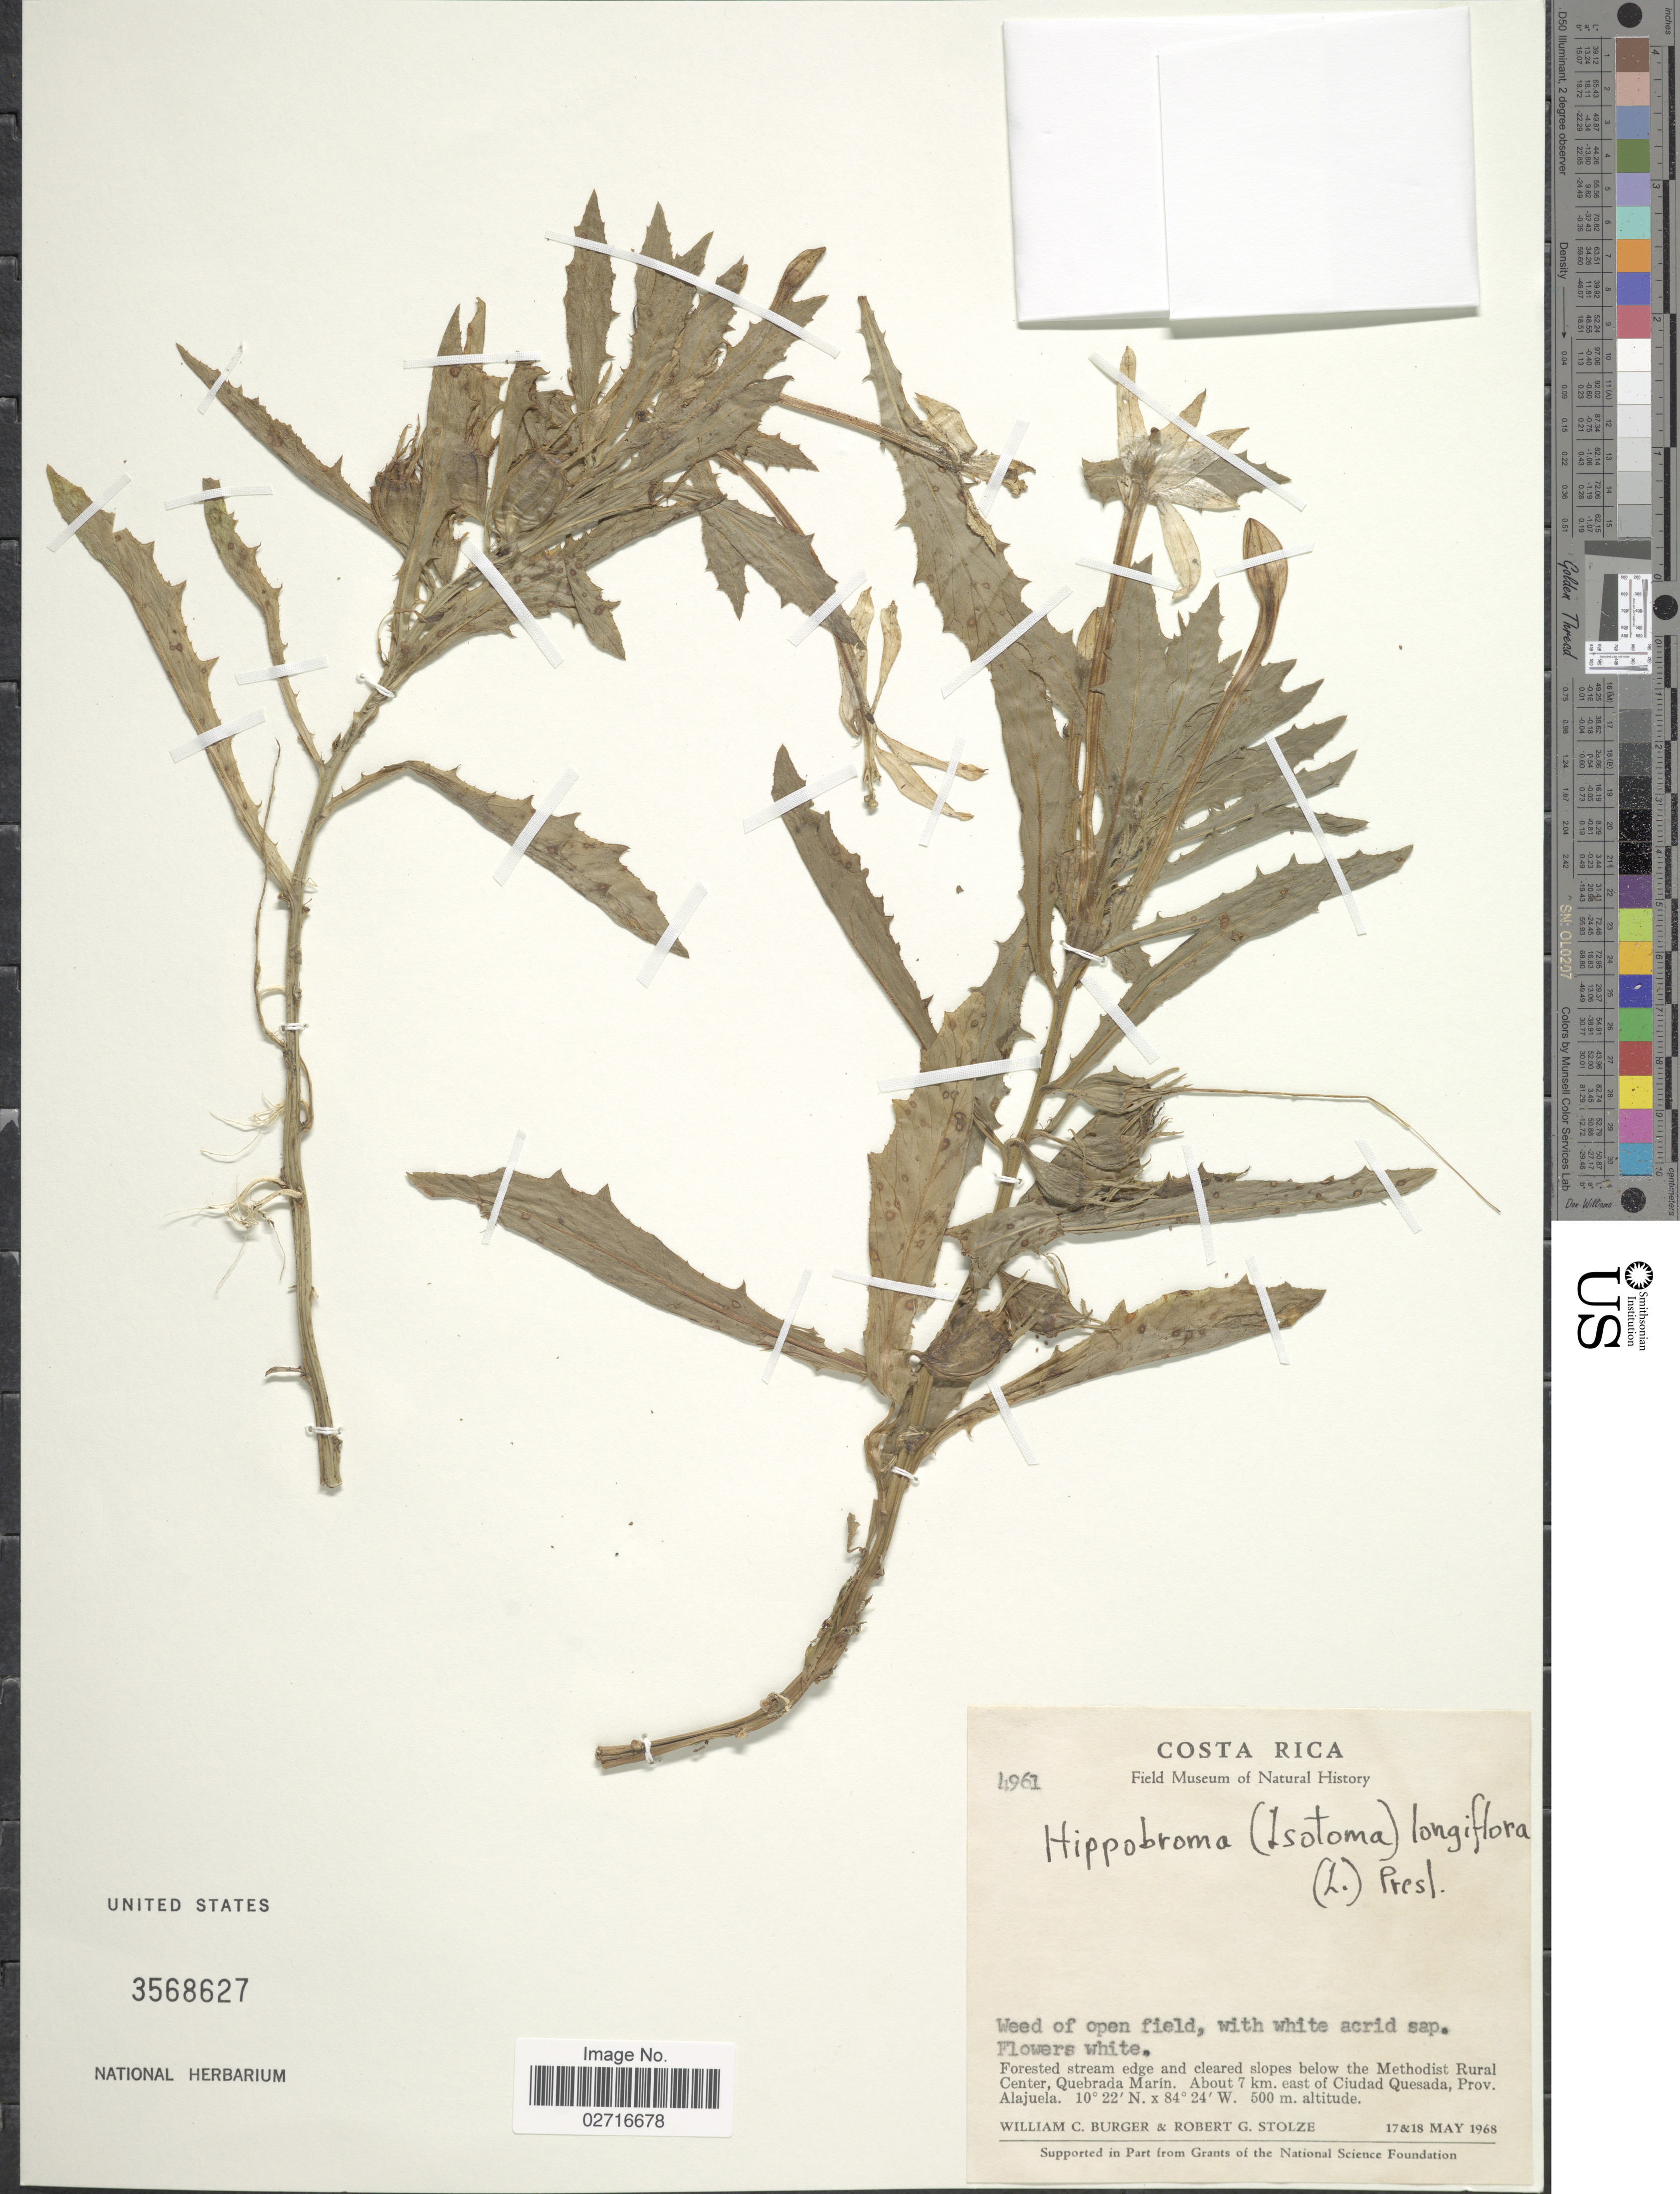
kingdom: Plantae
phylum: Tracheophyta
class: Magnoliopsida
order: Asterales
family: Campanulaceae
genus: Hippobroma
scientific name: Hippobroma longiflora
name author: (L.) G. Don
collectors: W. Burger & R. G. Stolze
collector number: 4961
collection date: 1968-05-17/1968-05-18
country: Costa Rica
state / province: Alajuela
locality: Weed of open field, forested stream edge and cleared slopes below the Methodist Rural Center, Quebrada Marin, about 7 km. east of Ciudad Quesada.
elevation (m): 500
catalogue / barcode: US 3568627